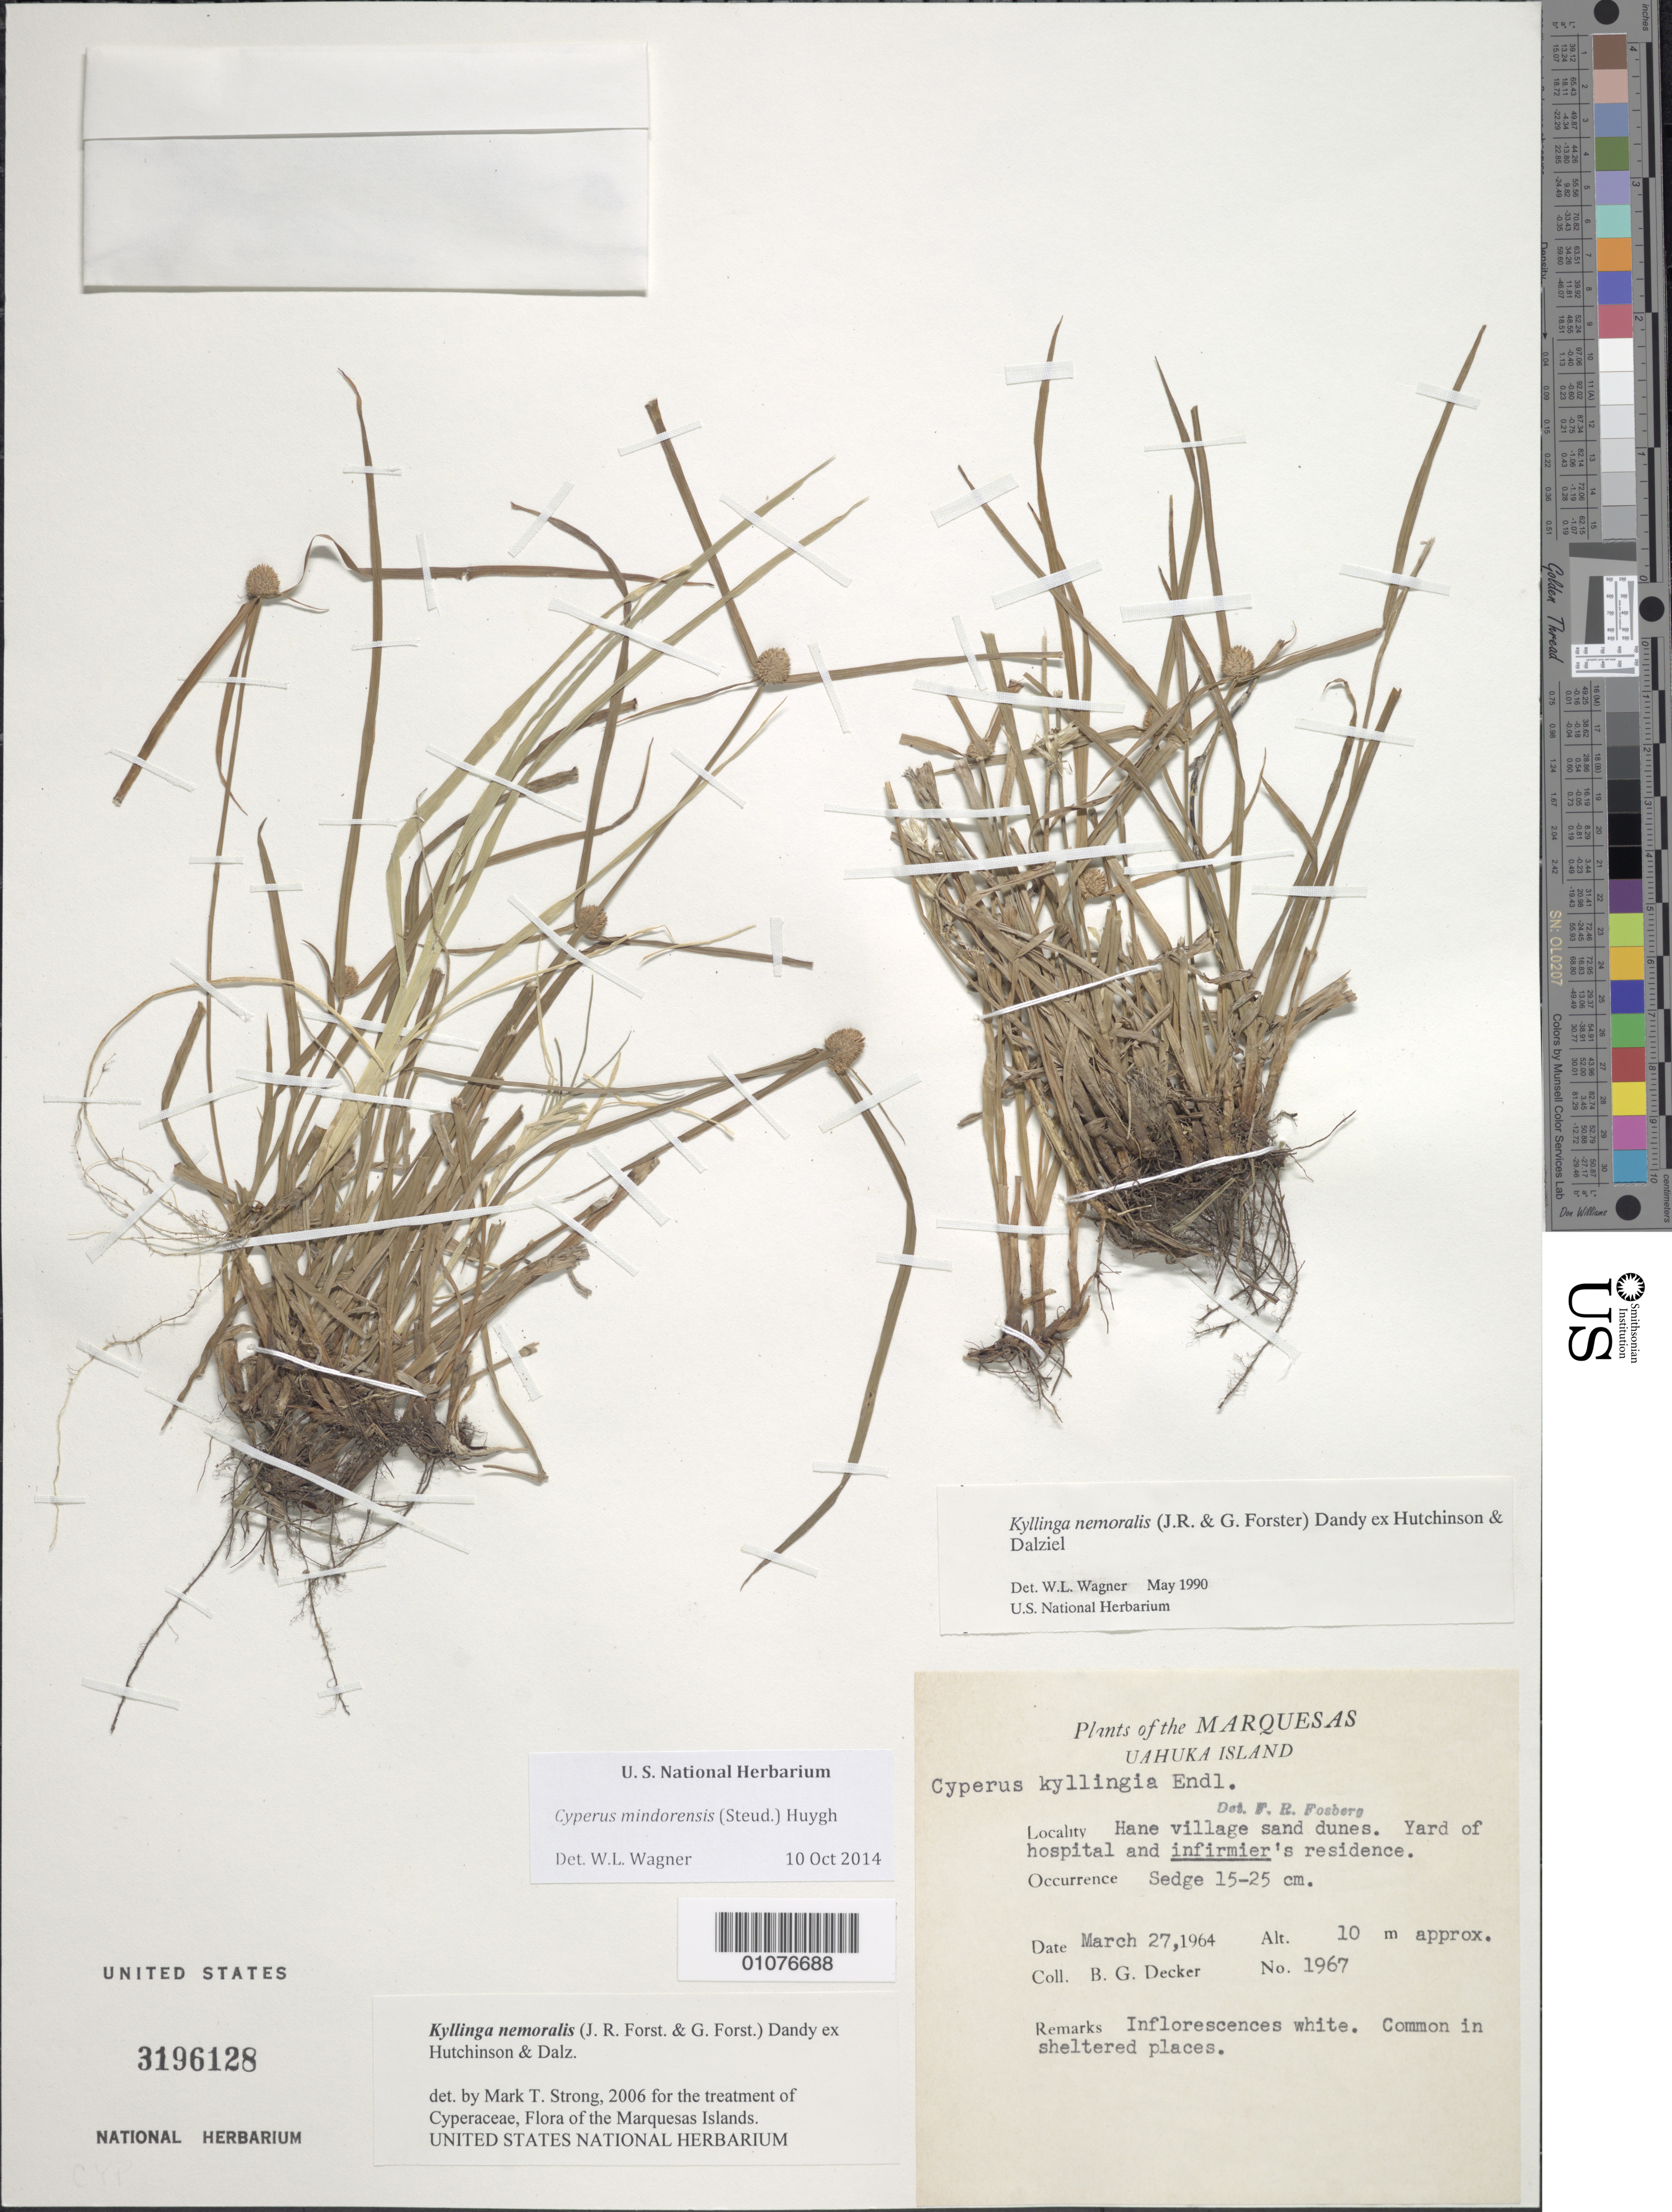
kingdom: Plantae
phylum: Tracheophyta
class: Liliopsida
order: Poales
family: Cyperaceae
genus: Cyperus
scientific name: Cyperus mindorensis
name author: (Steud.) Huygh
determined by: Lorence, David H., (PTBG), National Tropical Botanical Garden (UNITED STATES)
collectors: B. G. Decker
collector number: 1967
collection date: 1964-03-27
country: French Polynesia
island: Ua Huka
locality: Hane village sand dunes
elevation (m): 10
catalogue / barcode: US 3196128